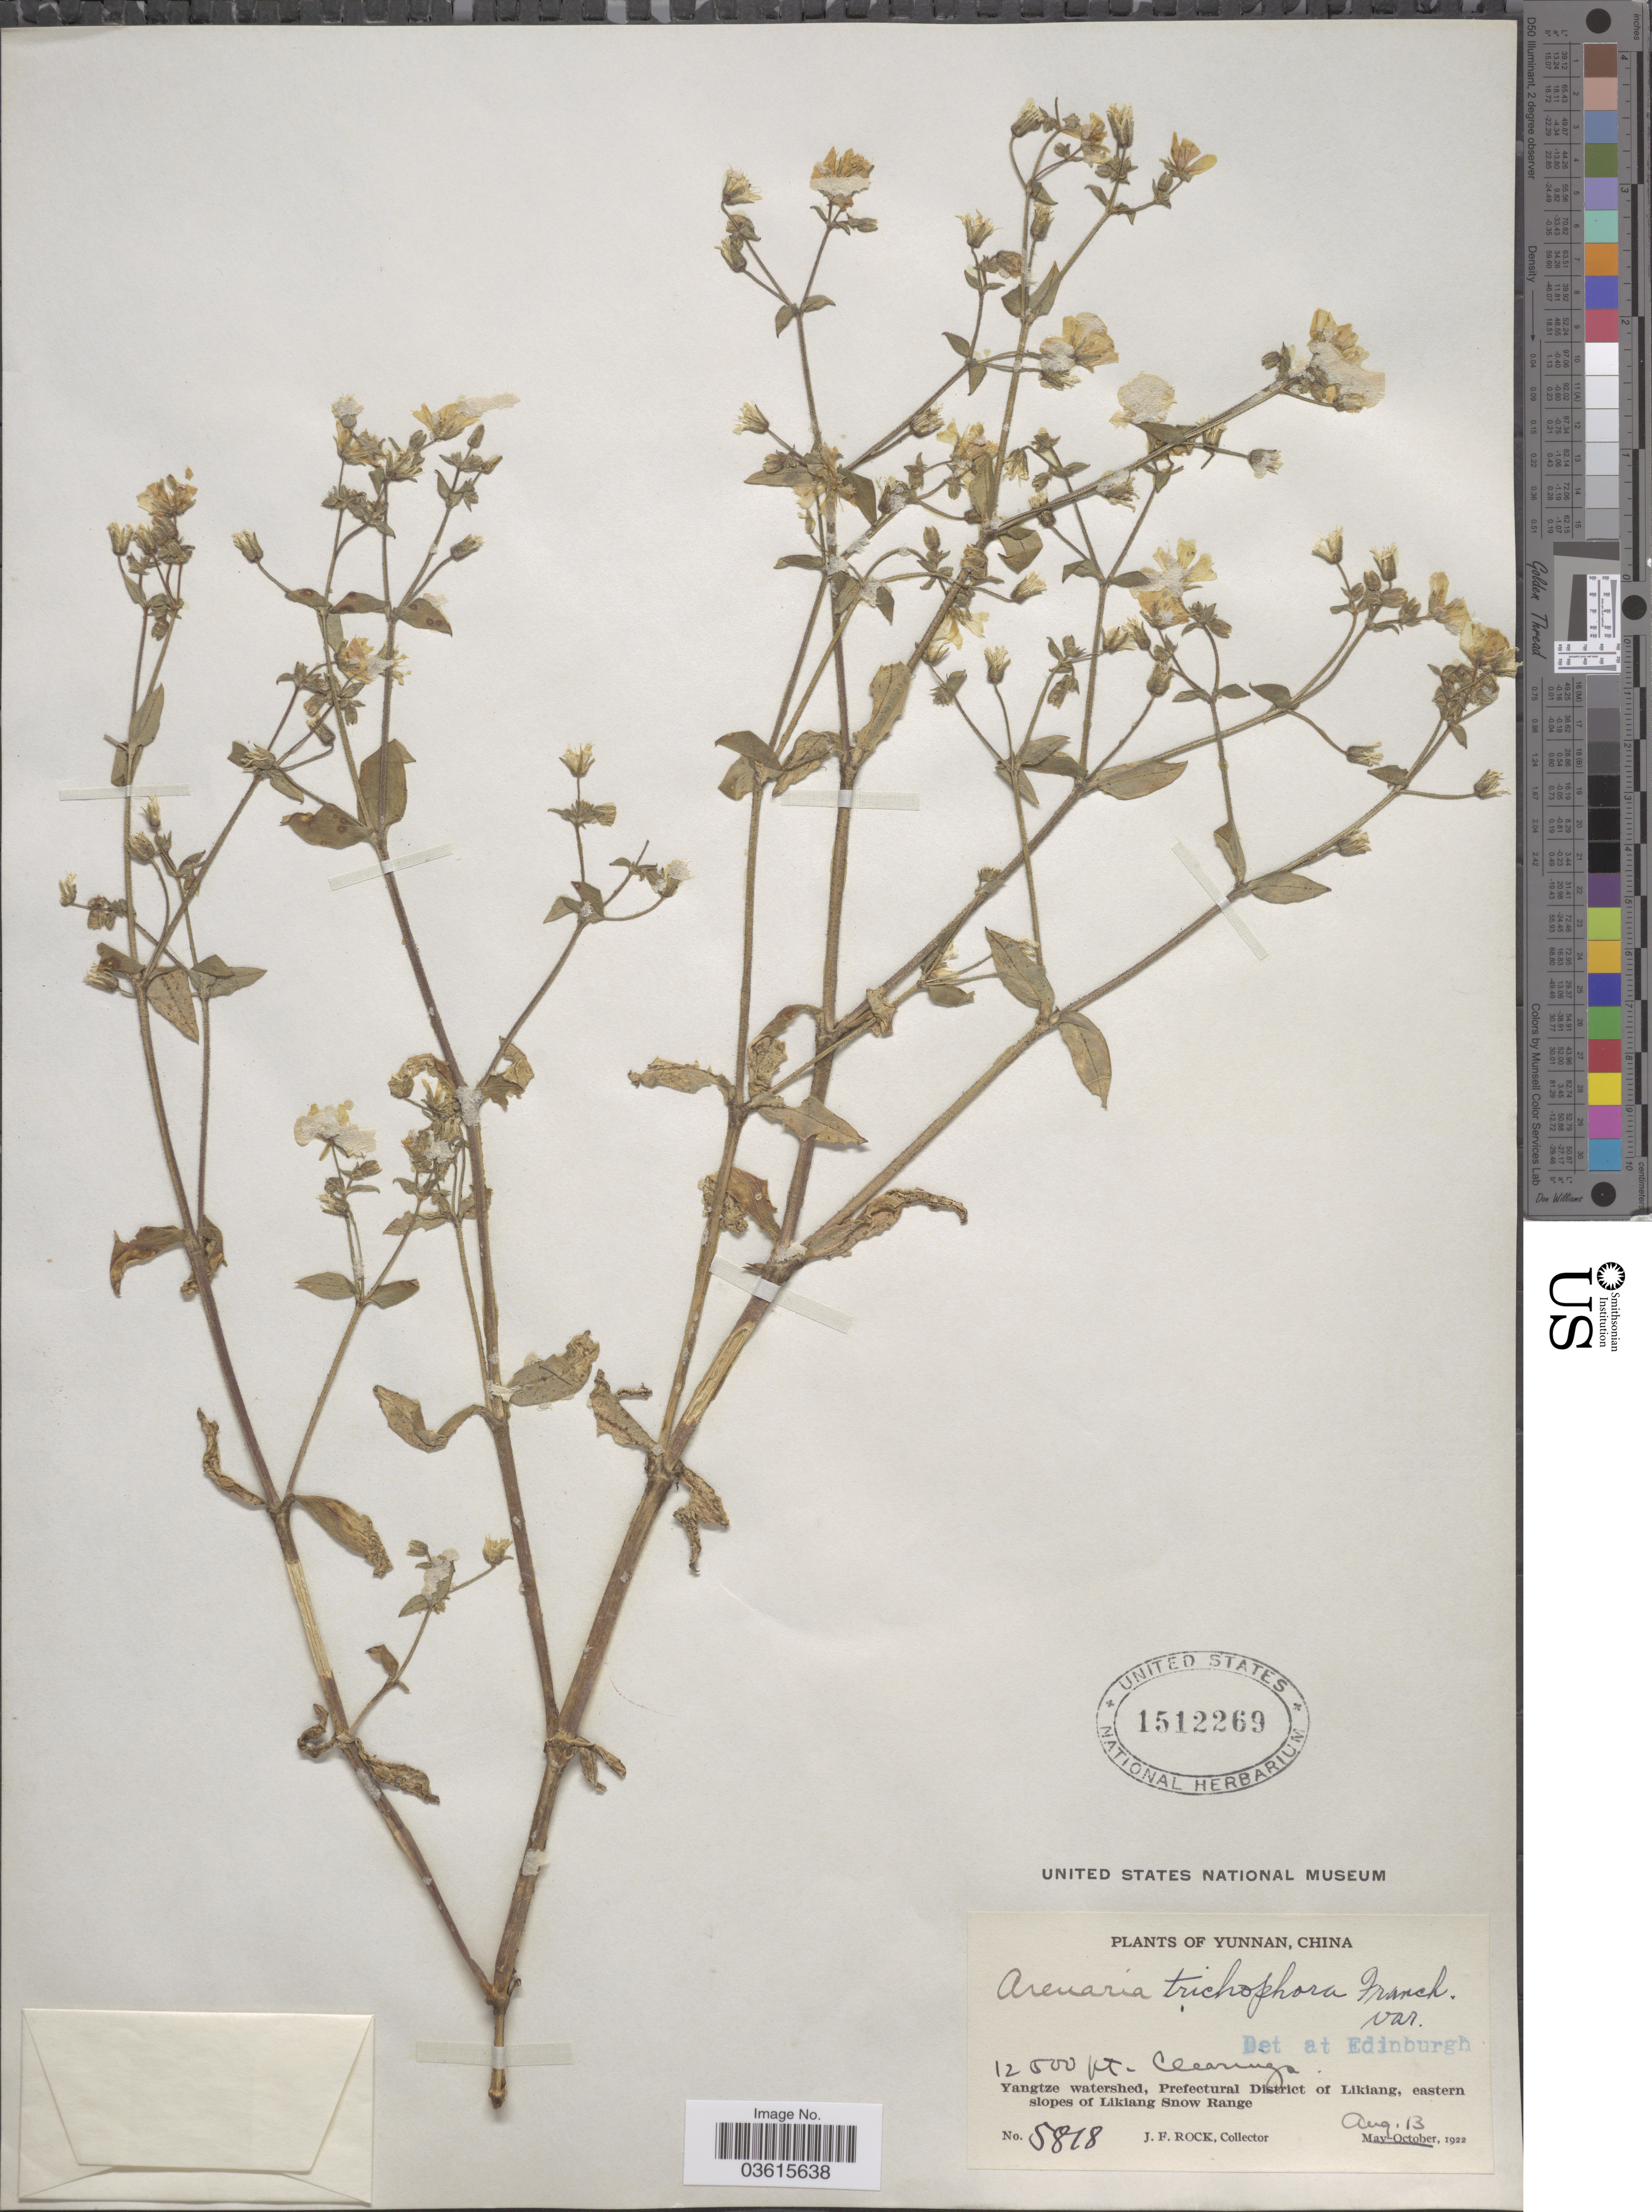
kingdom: Plantae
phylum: Tracheophyta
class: Magnoliopsida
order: Caryophyllales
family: Caryophyllaceae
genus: Odontostemma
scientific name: Odontostemma trichophorum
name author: (Franch.) Sadeghian & Zarre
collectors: J. Rock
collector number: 5818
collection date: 1922-08-13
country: China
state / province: Yunnan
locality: Yangtze watershed, Prefectural District of Likiang, eastern slopes of Likiang Snow Range.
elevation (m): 3810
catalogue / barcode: US 1512269